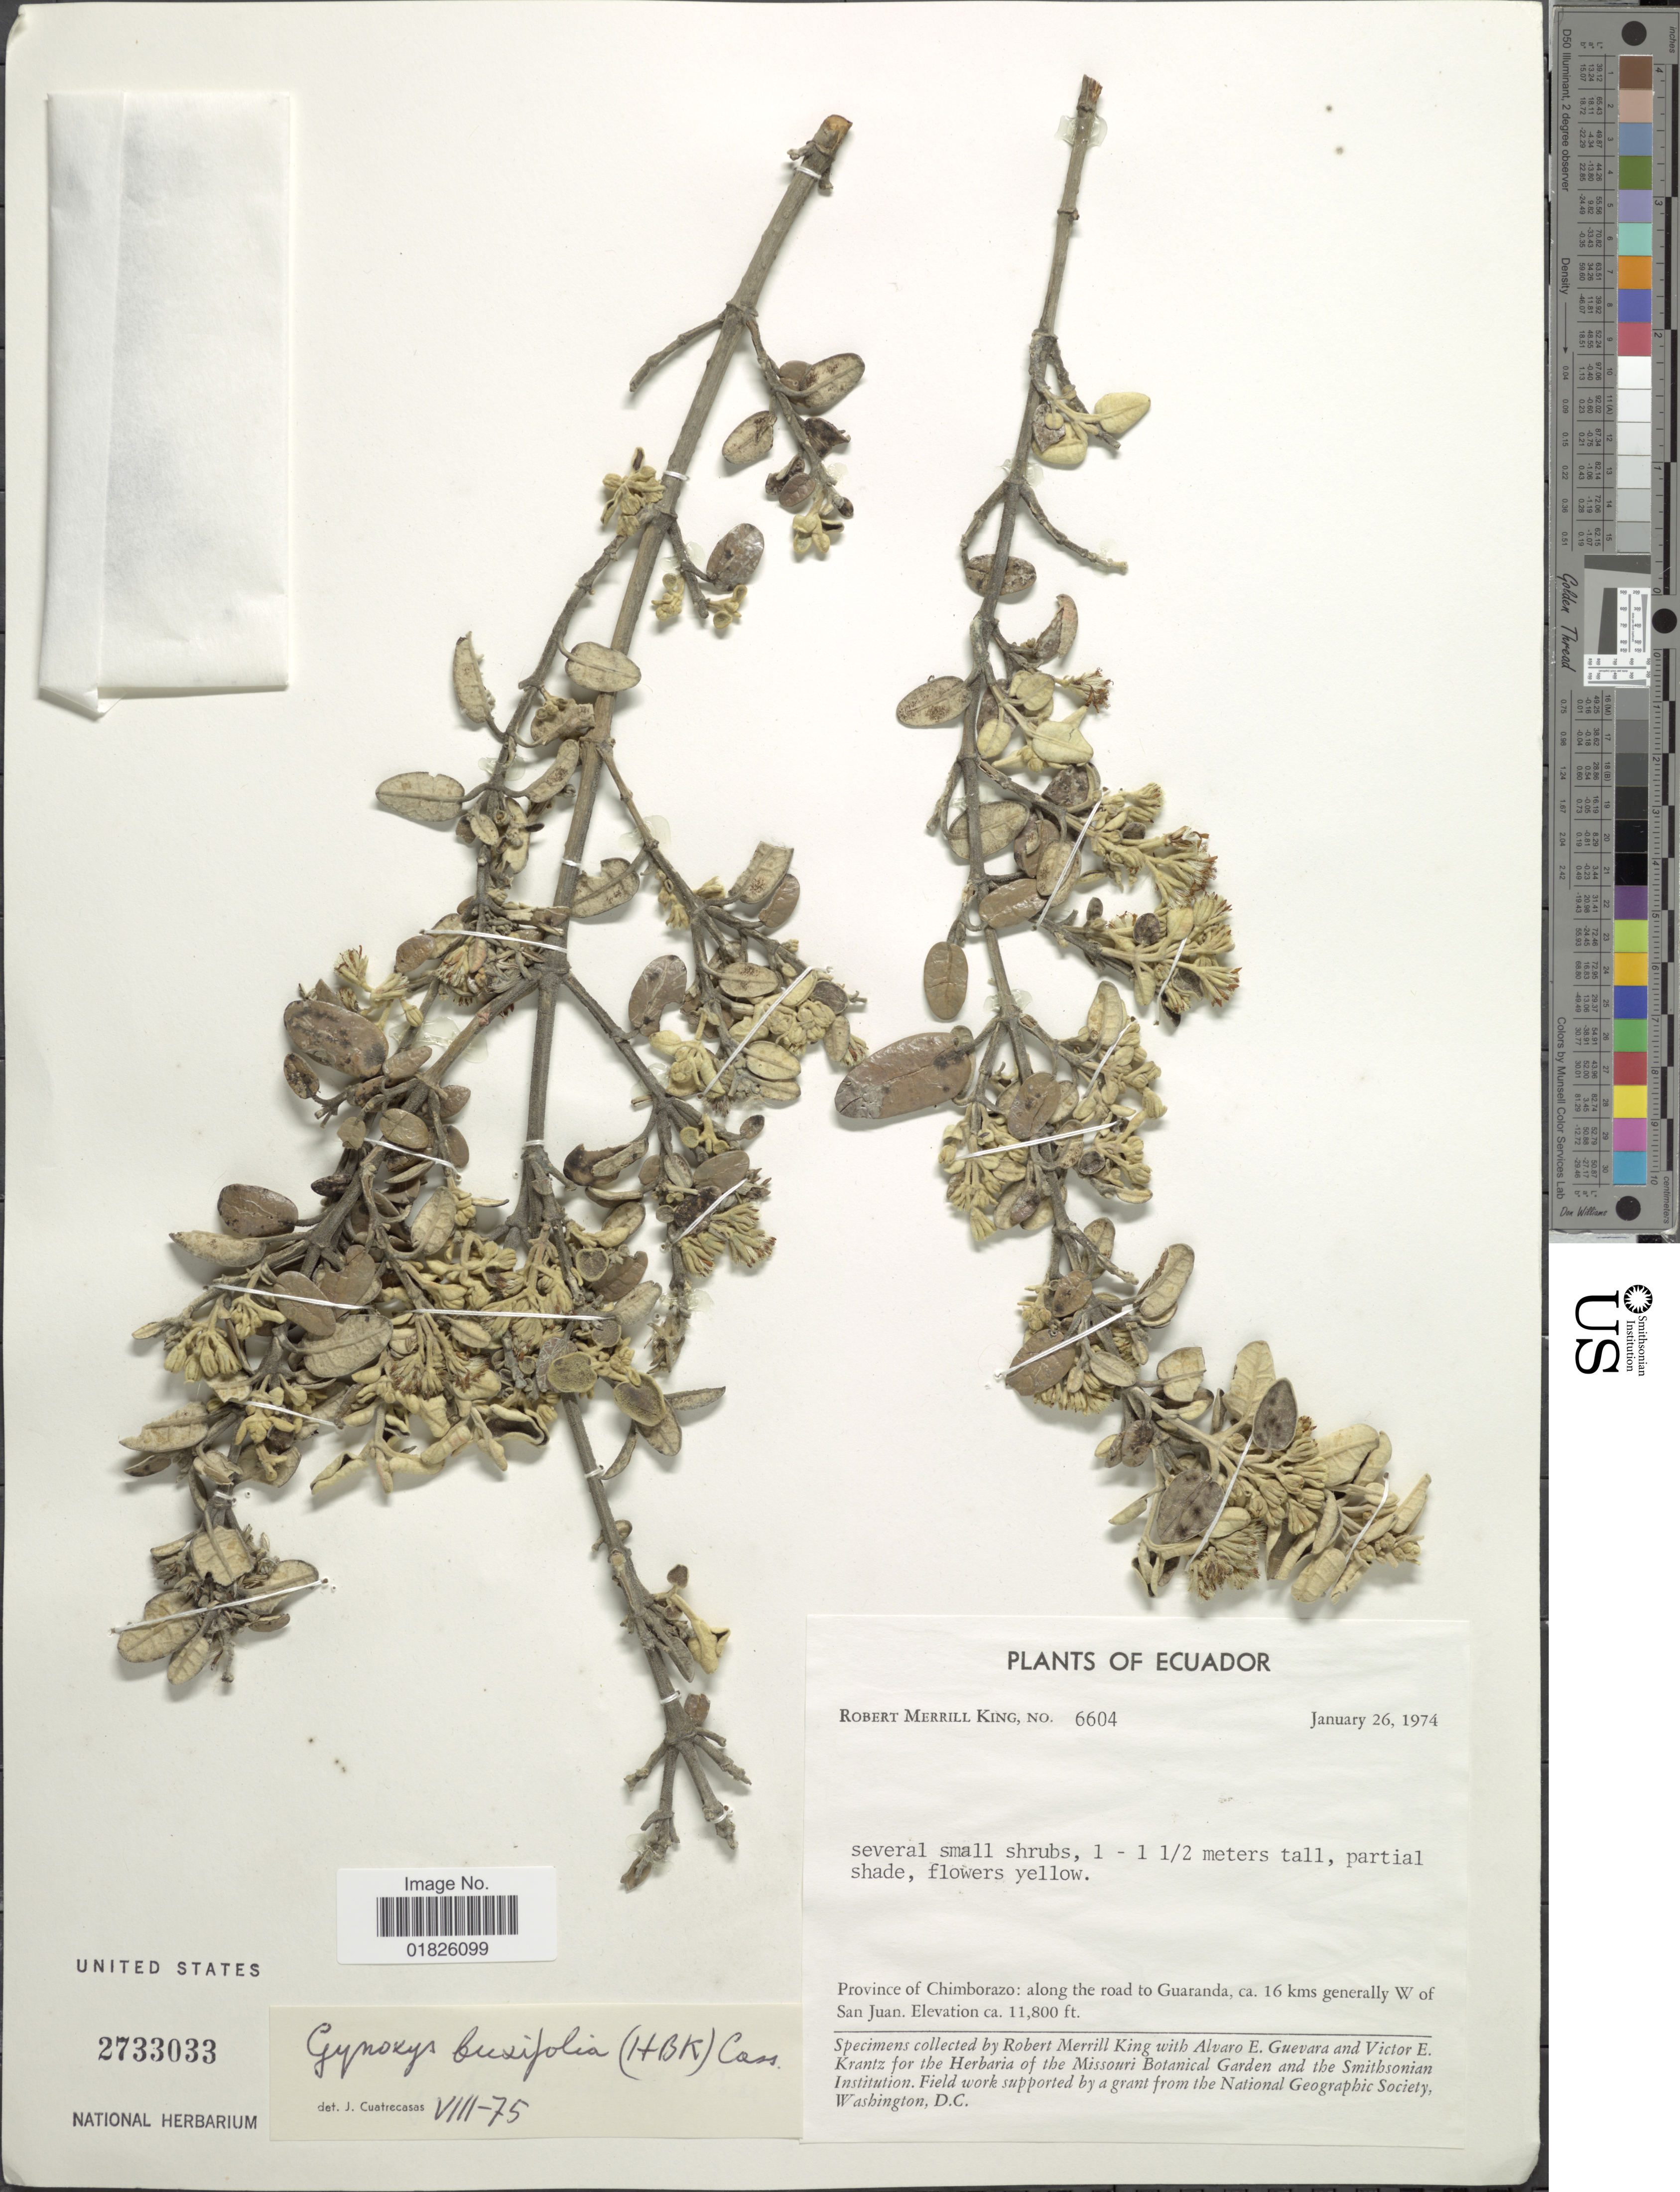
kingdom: Plantae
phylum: Tracheophyta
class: Magnoliopsida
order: Asterales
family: Asteraceae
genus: Gynoxys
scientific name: Gynoxys buxifolia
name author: (Kunth) Cass.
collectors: R. M. King, A. E. Guevara & V. Krantz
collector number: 6604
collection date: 1974-01-26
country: Ecuador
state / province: Chimborazo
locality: Along the road to Guaranda, ca. 16 kms genrally W of San Juan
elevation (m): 3597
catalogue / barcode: US 2733033